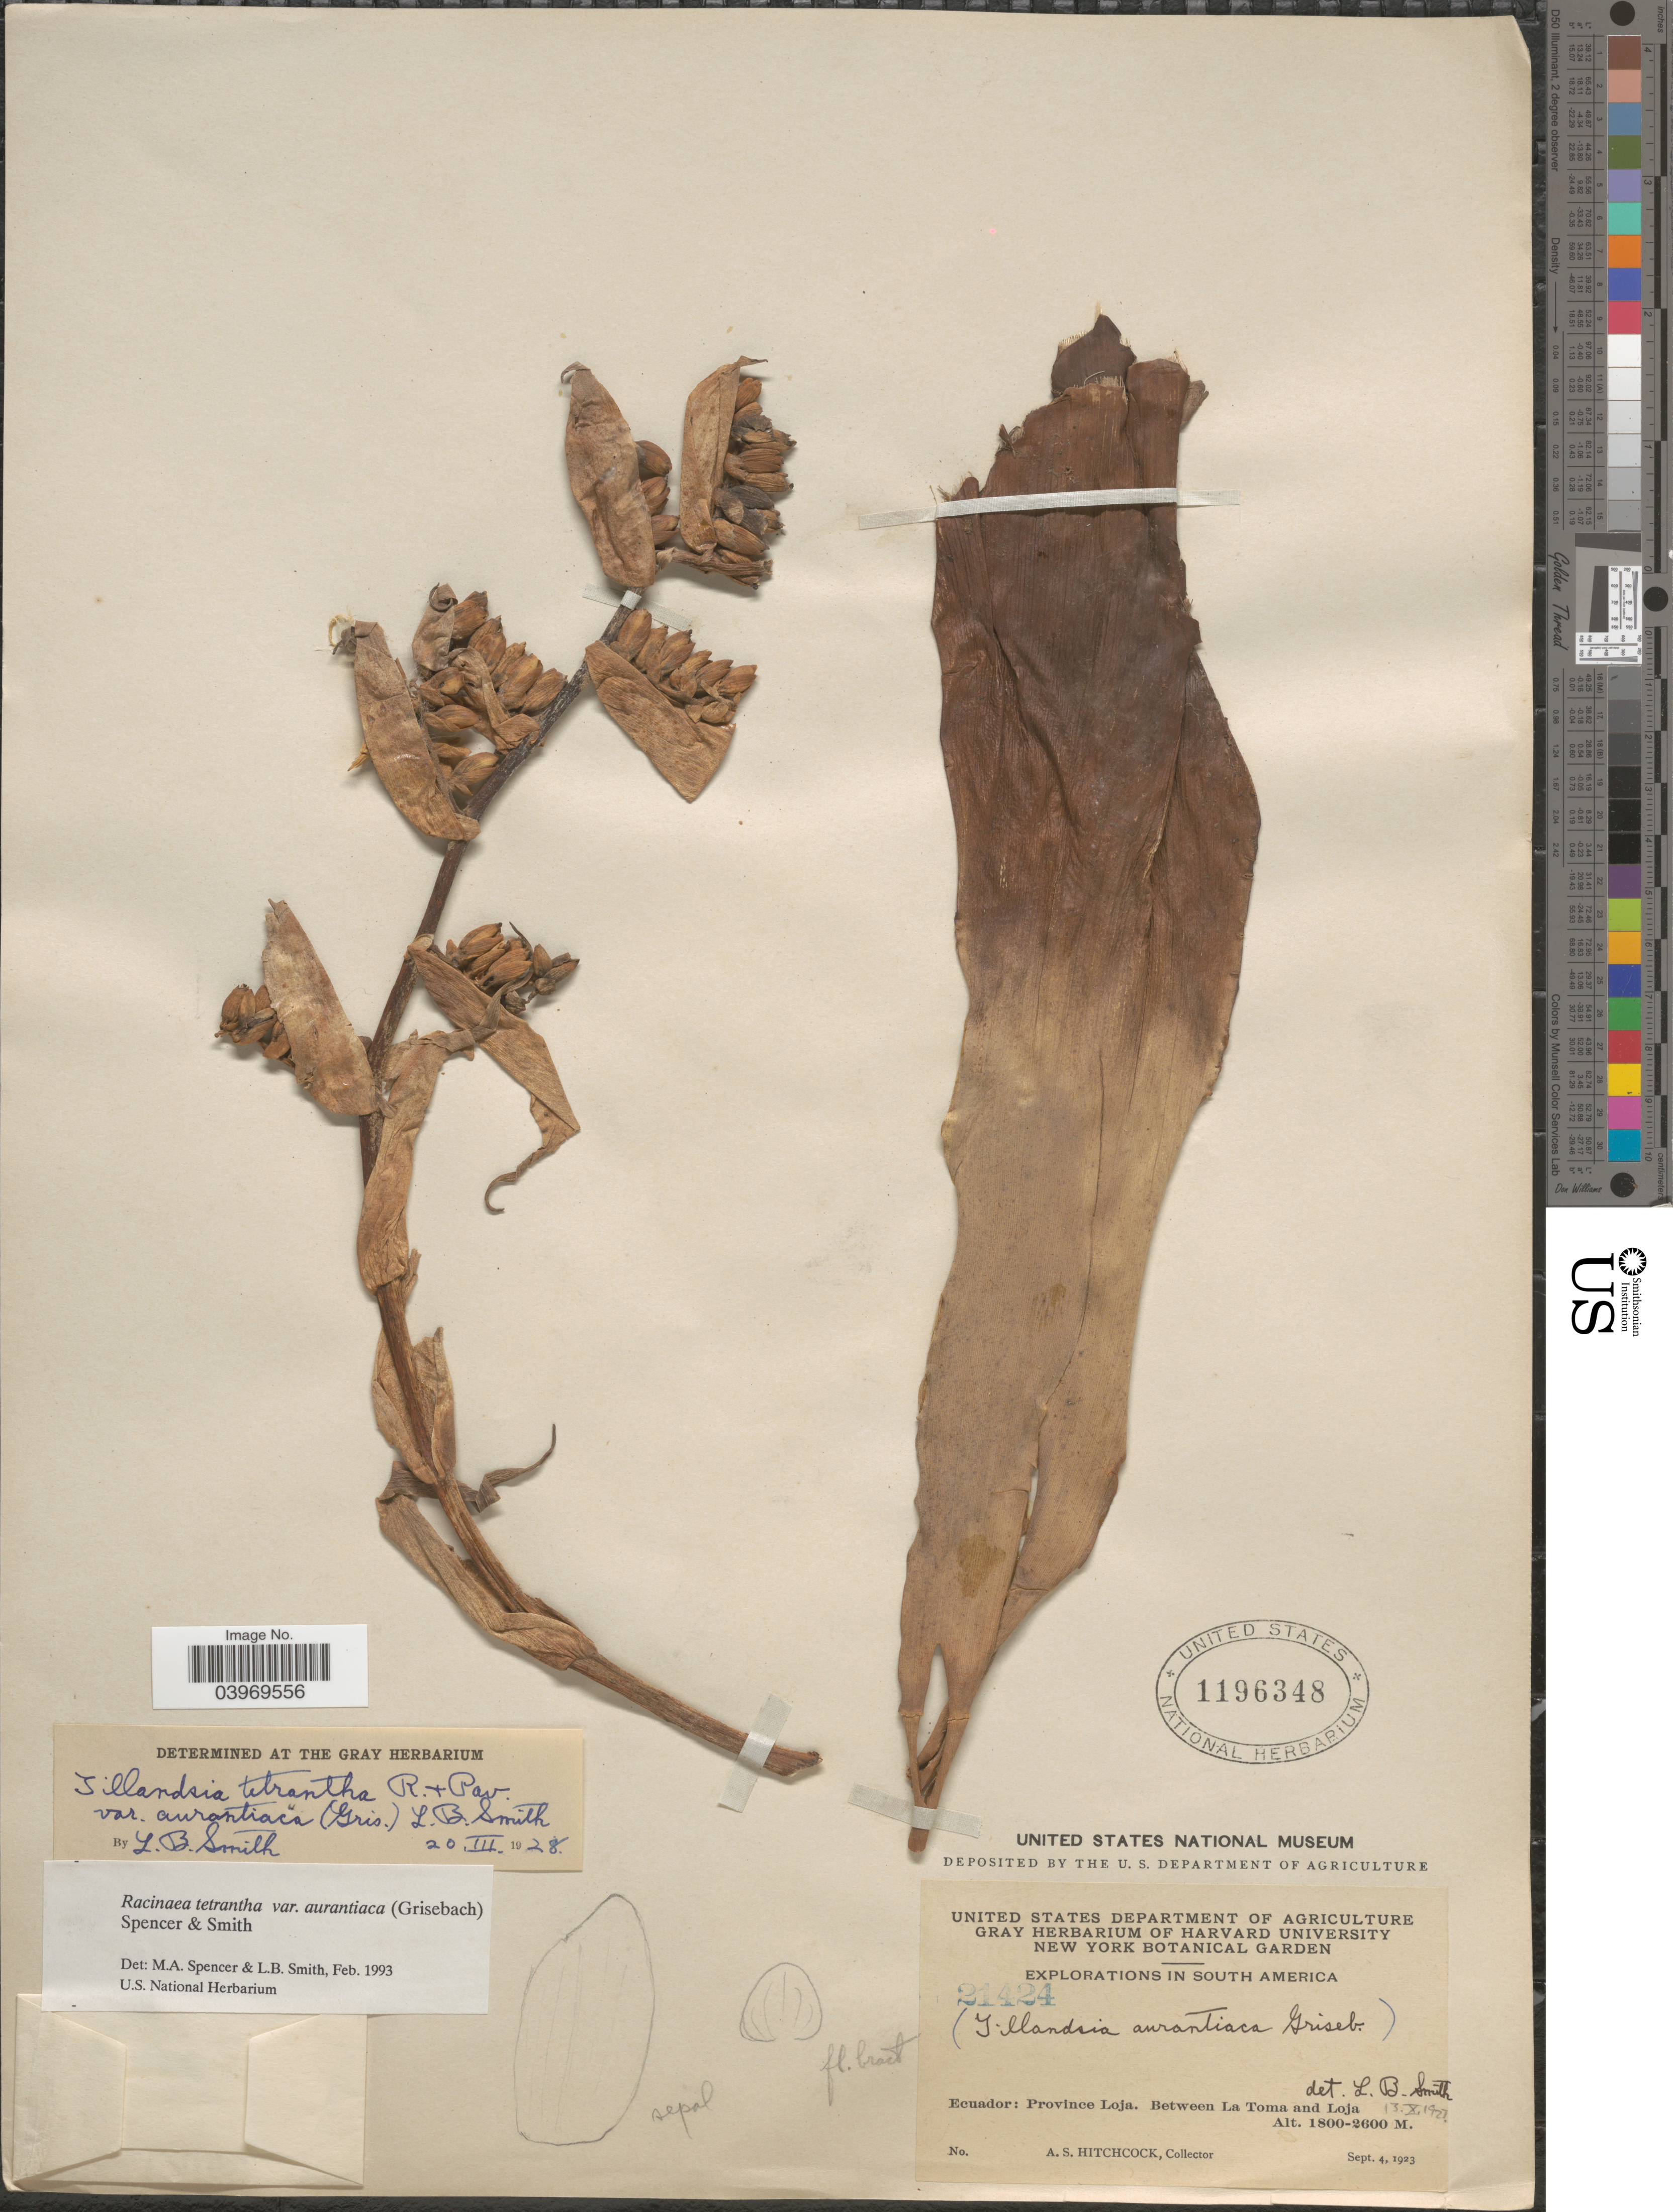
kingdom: Plantae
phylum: Tracheophyta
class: Liliopsida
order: Poales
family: Bromeliaceae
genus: Racinaea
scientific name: Racinaea tetrantha var. aurantiaca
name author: (Griseb.) M.A. Spencer & L.B. Sm.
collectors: A. S. Hitchcock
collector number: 21424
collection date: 1923-09-04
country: Ecuador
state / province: Loja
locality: Between La Toma and Loja.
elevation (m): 1800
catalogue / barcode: US 1196348